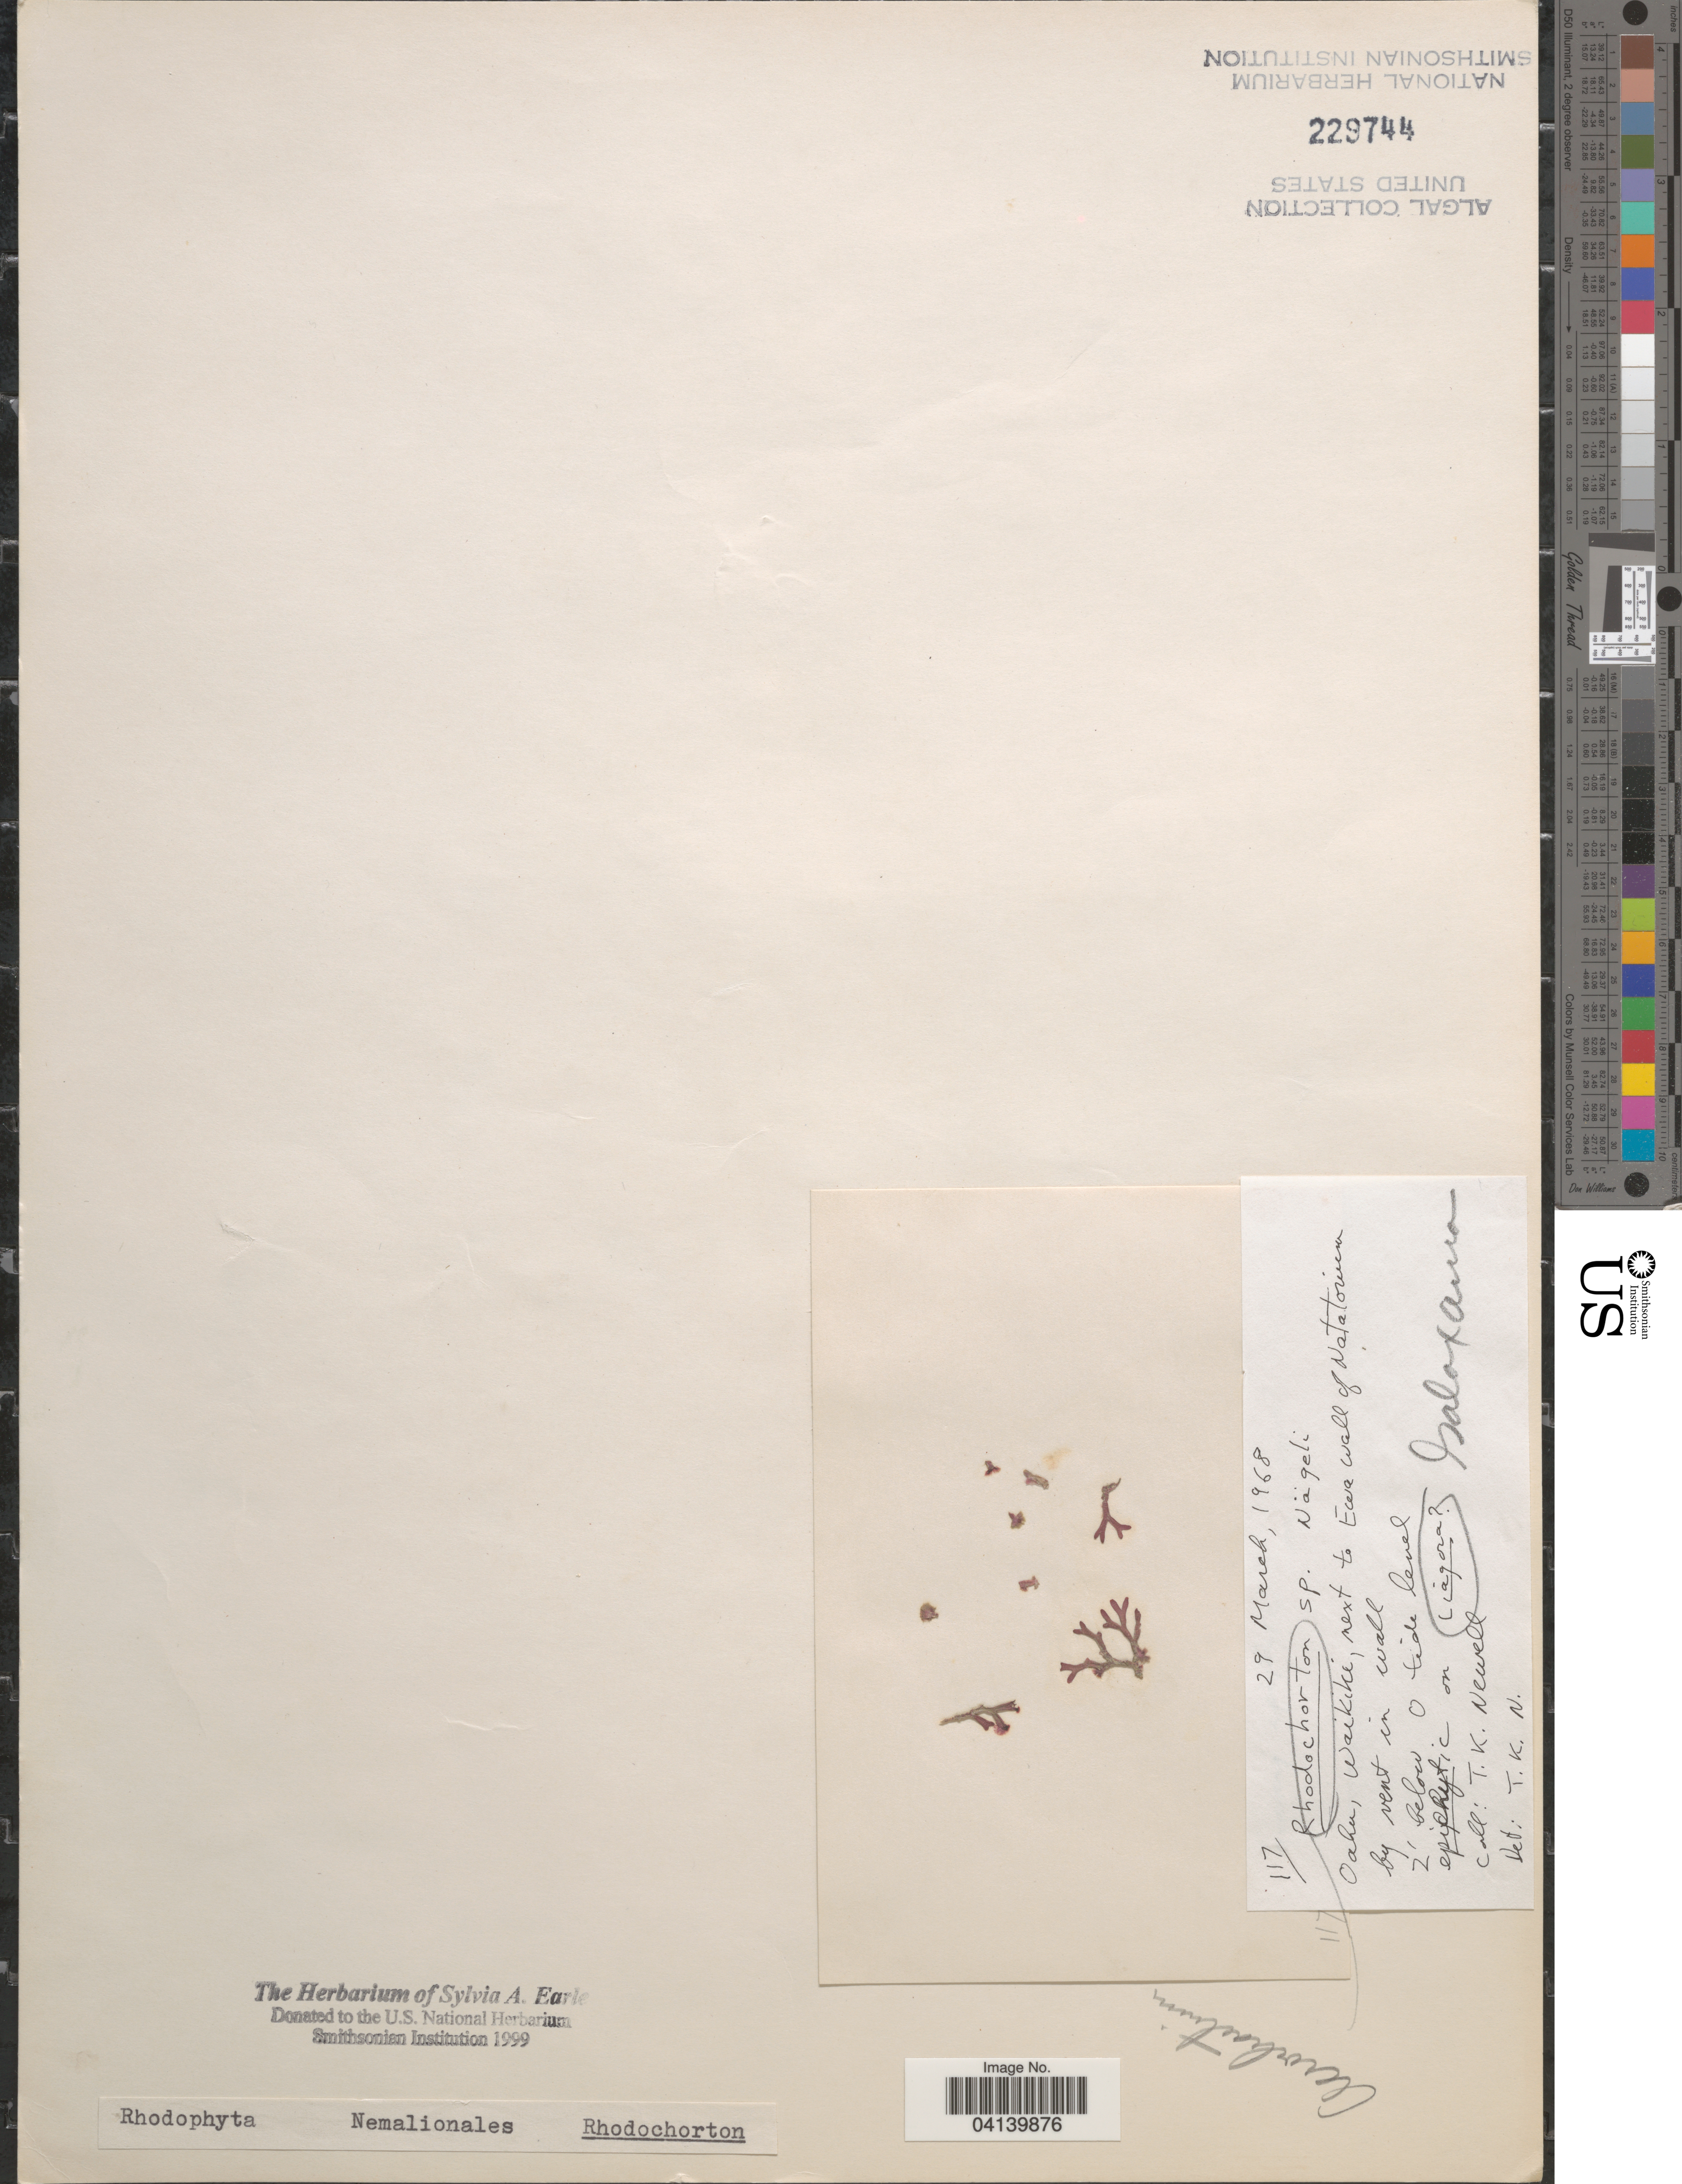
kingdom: Plantae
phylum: Rhodophyta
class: Florideophyceae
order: Acrochaetiales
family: Rhodochortonaceae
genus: Rhodochorton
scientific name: Rhodochorton sp.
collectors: T. K. Newell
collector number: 117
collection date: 1968-03-29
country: United States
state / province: Hawaii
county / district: Honolulu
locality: Oahu, Waikiki, next to Ewa wall of Natatorium by vent in wall.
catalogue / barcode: US 229744